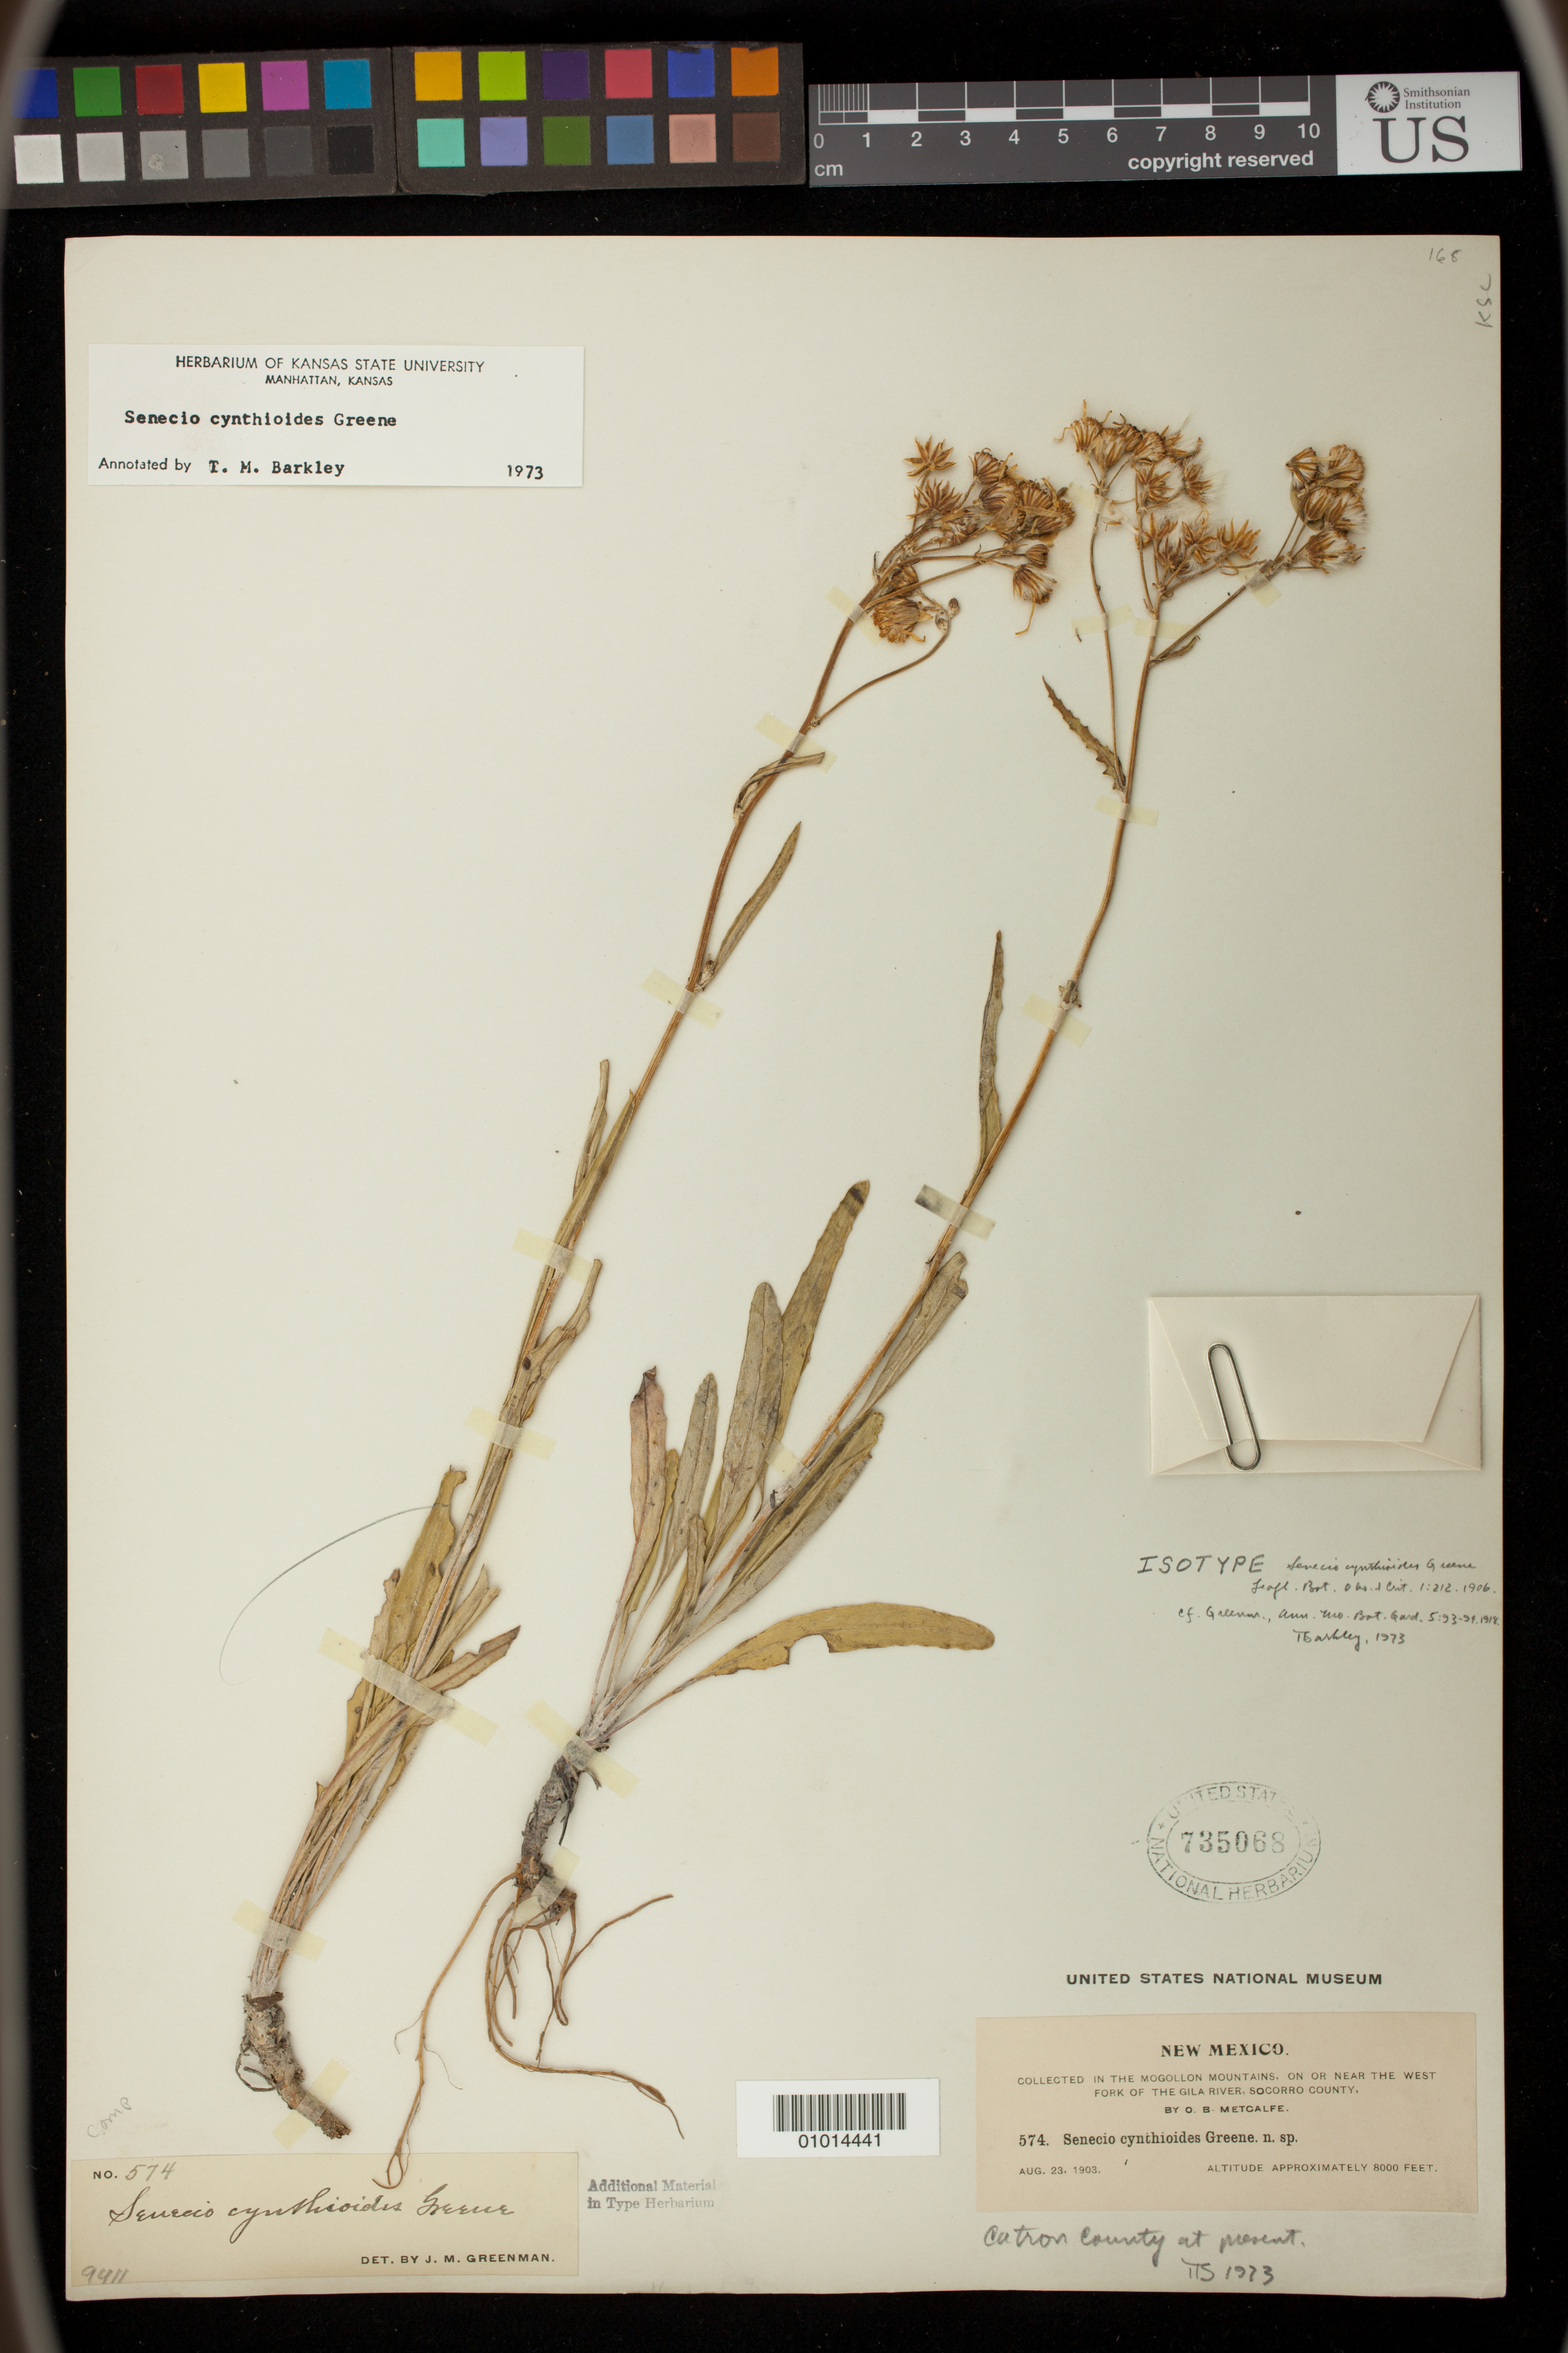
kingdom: Plantae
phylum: Tracheophyta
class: Magnoliopsida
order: Asterales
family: Asteraceae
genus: Senecio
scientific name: Senecio cynthioides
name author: Greene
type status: Isotype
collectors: O. B. Metcalfe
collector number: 574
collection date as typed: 23 Aug 1903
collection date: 1903-08-23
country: United States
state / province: New Mexico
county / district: Socorro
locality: Turkey Creek in Mogollon Mountains.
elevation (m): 2438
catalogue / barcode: US 735068